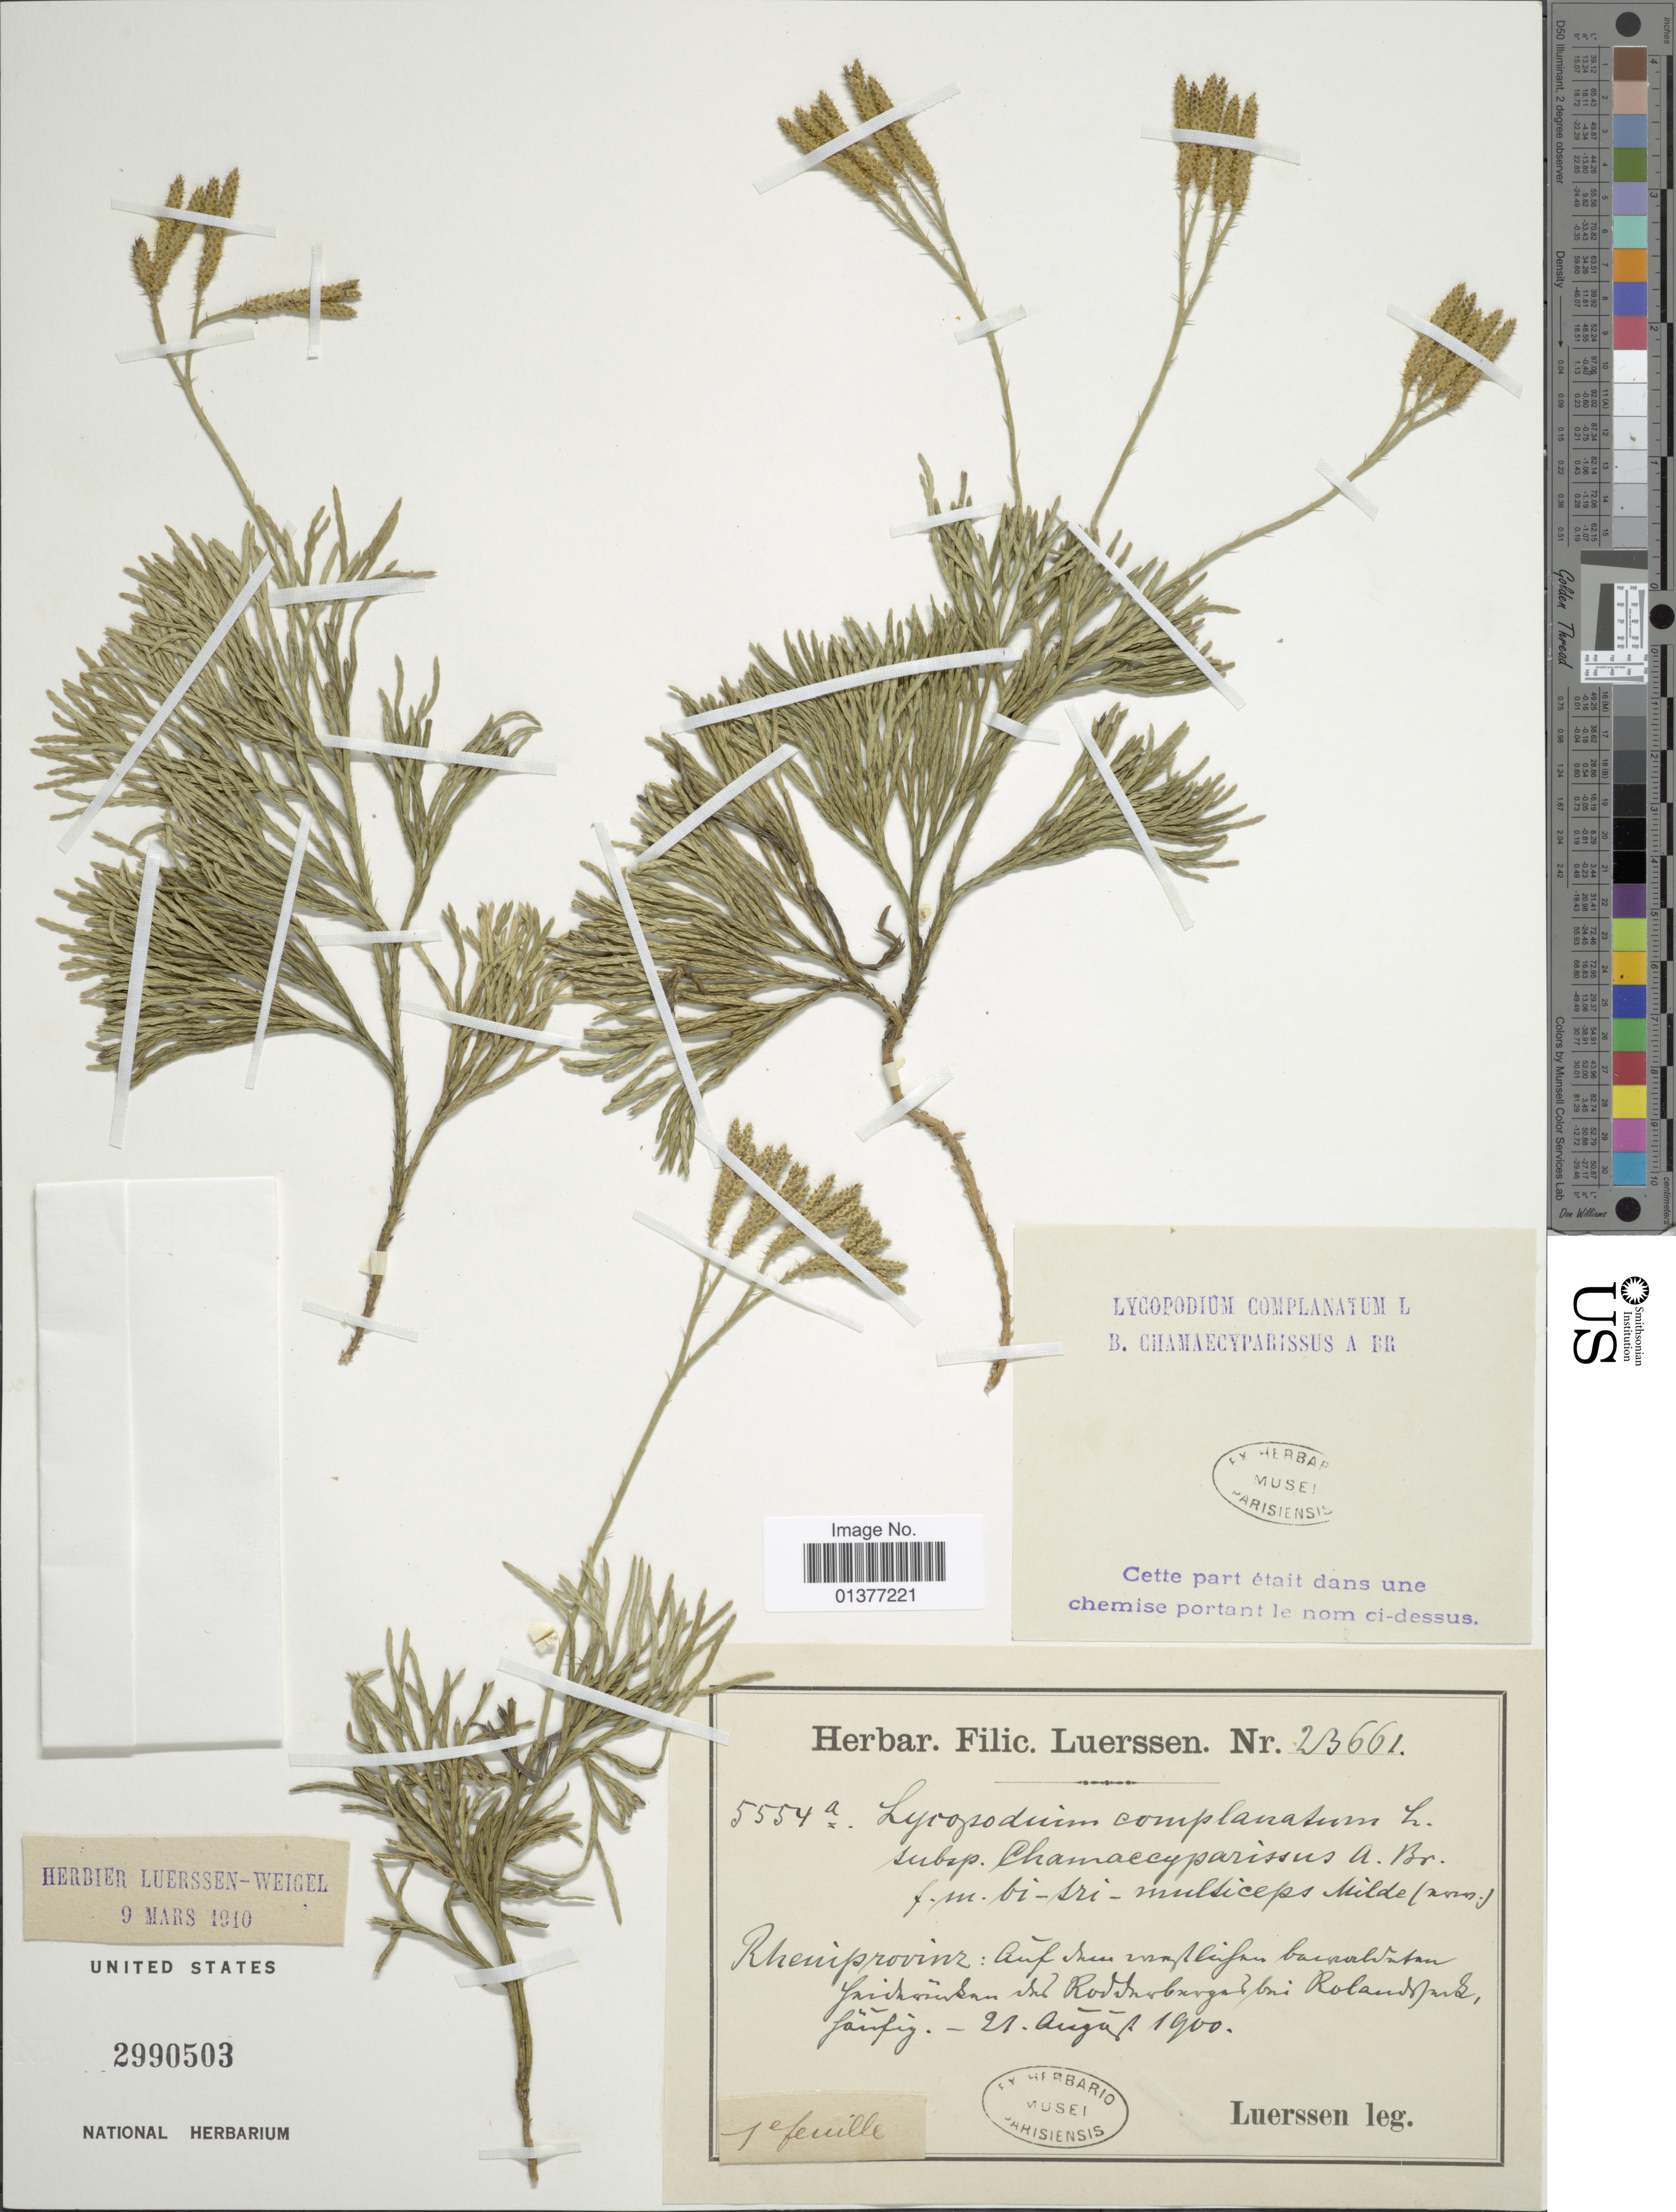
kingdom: Plantae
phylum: Tracheophyta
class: Lycopodiopsida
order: Lycopodiales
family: Lycopodiaceae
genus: Diphasiastrum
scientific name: Diphasiastrum tristachyum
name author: (Pursh) Holub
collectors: C. Luerssen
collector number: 5554a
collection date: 1900-08-21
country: Germany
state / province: Rhineland-Palatinate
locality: Rheinprovinz: Auf [illegible text] bei Rolandseck.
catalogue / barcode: US 2990503